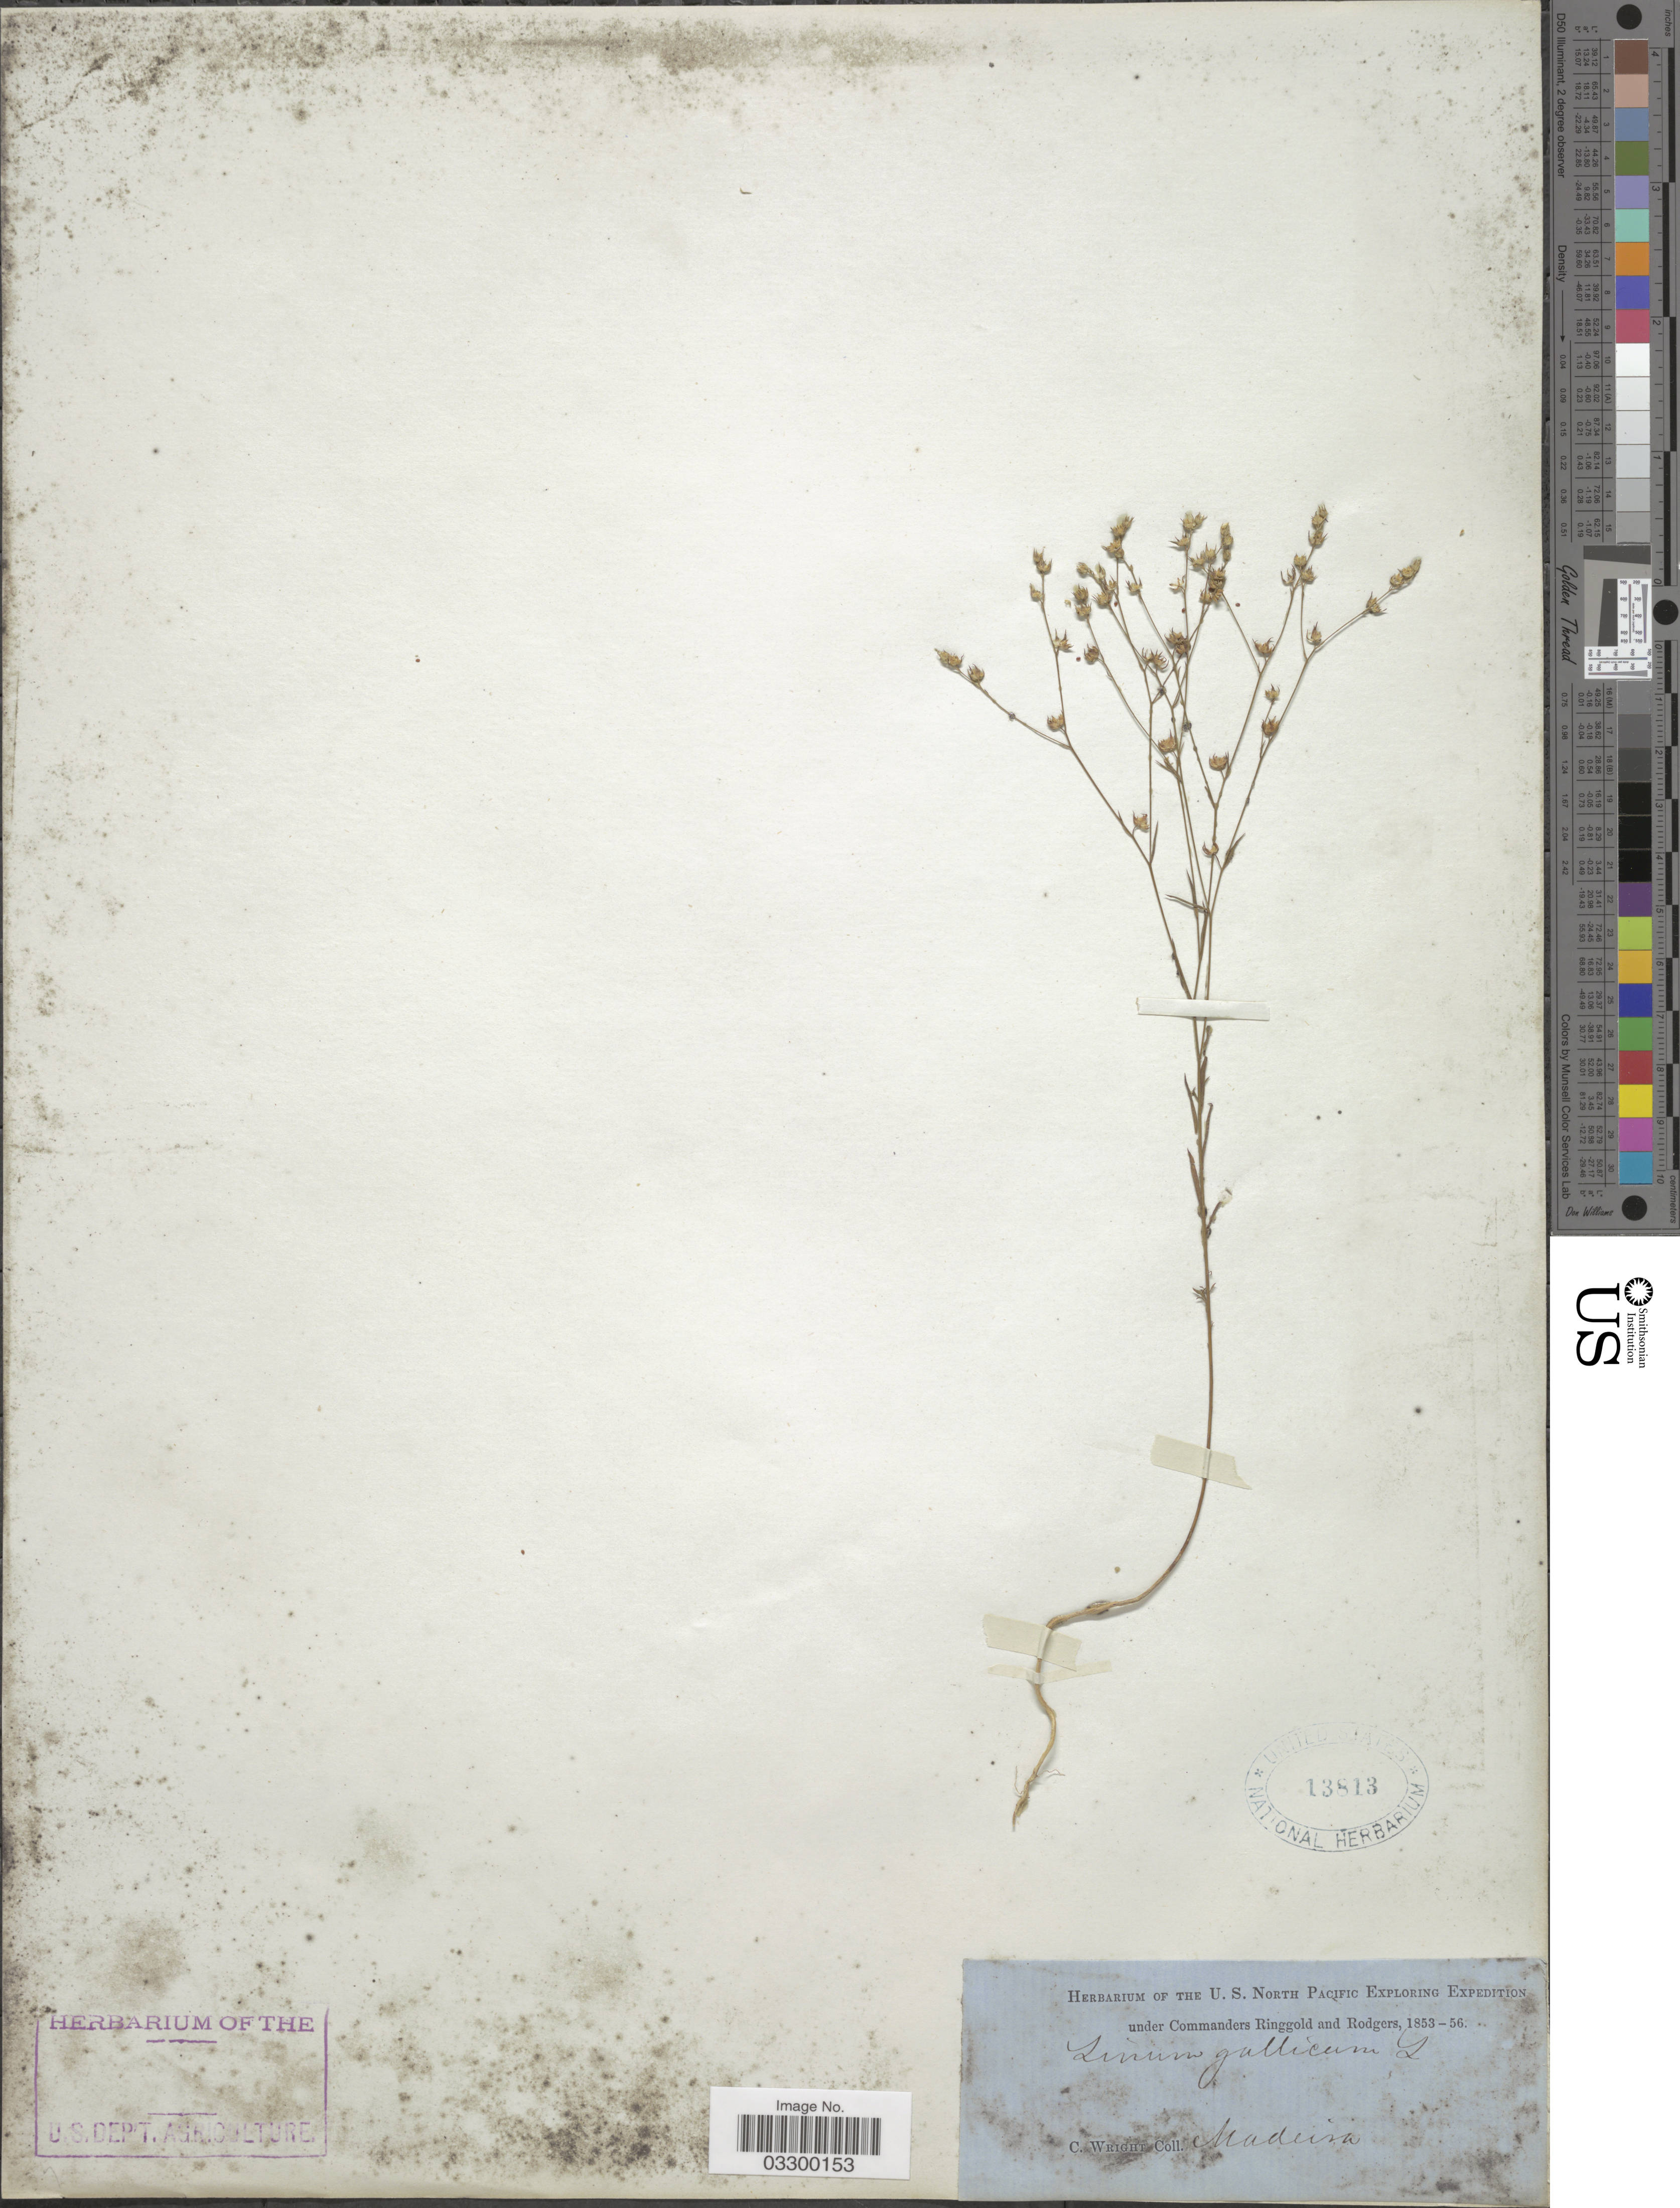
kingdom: Plantae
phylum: Tracheophyta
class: Magnoliopsida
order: Malpighiales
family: Linaceae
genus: Linum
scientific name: Linum gallicum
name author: L.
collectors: C. Wright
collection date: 1853/1856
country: Portugal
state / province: Madeira (Aut. Reg.)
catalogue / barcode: US 13813